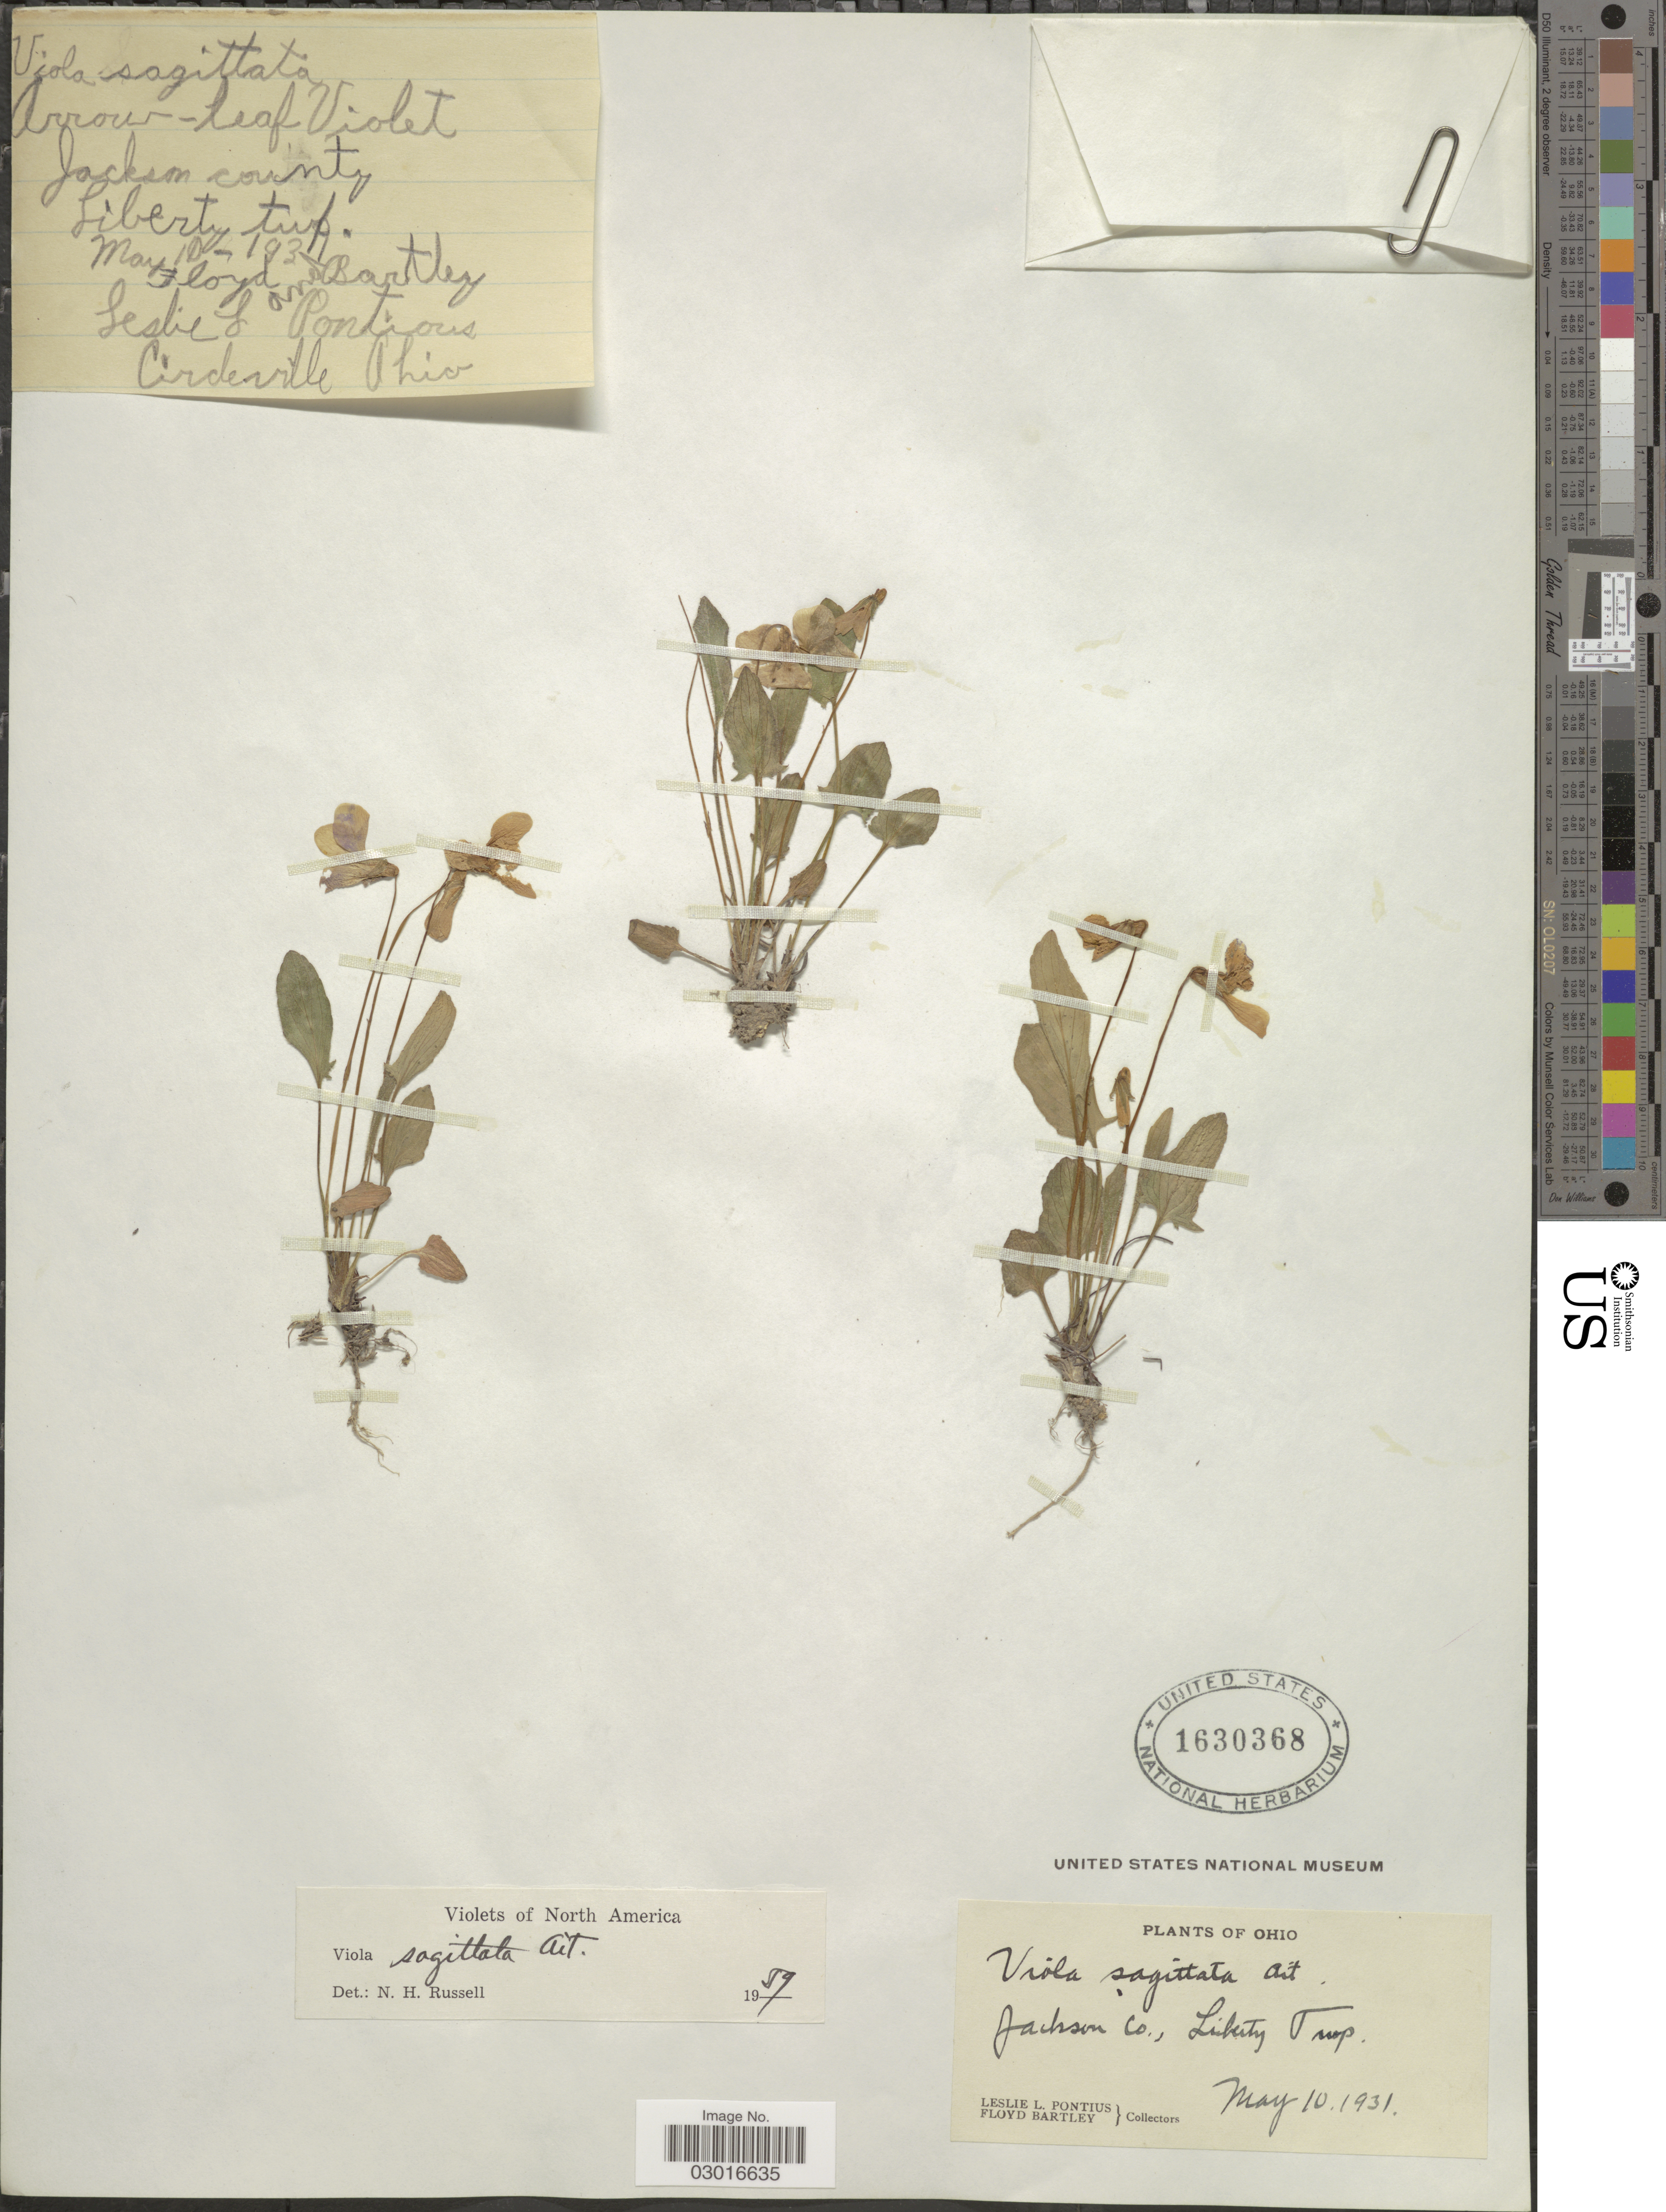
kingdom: Plantae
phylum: Tracheophyta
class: Magnoliopsida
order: Malpighiales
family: Violaceae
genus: Viola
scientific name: Viola sagittata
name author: Aiton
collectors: L. L. Pontious & F. Bartley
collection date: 1931-05-10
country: United States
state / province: Ohio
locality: Jackson Co, Liberty Twp.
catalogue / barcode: US 1630368